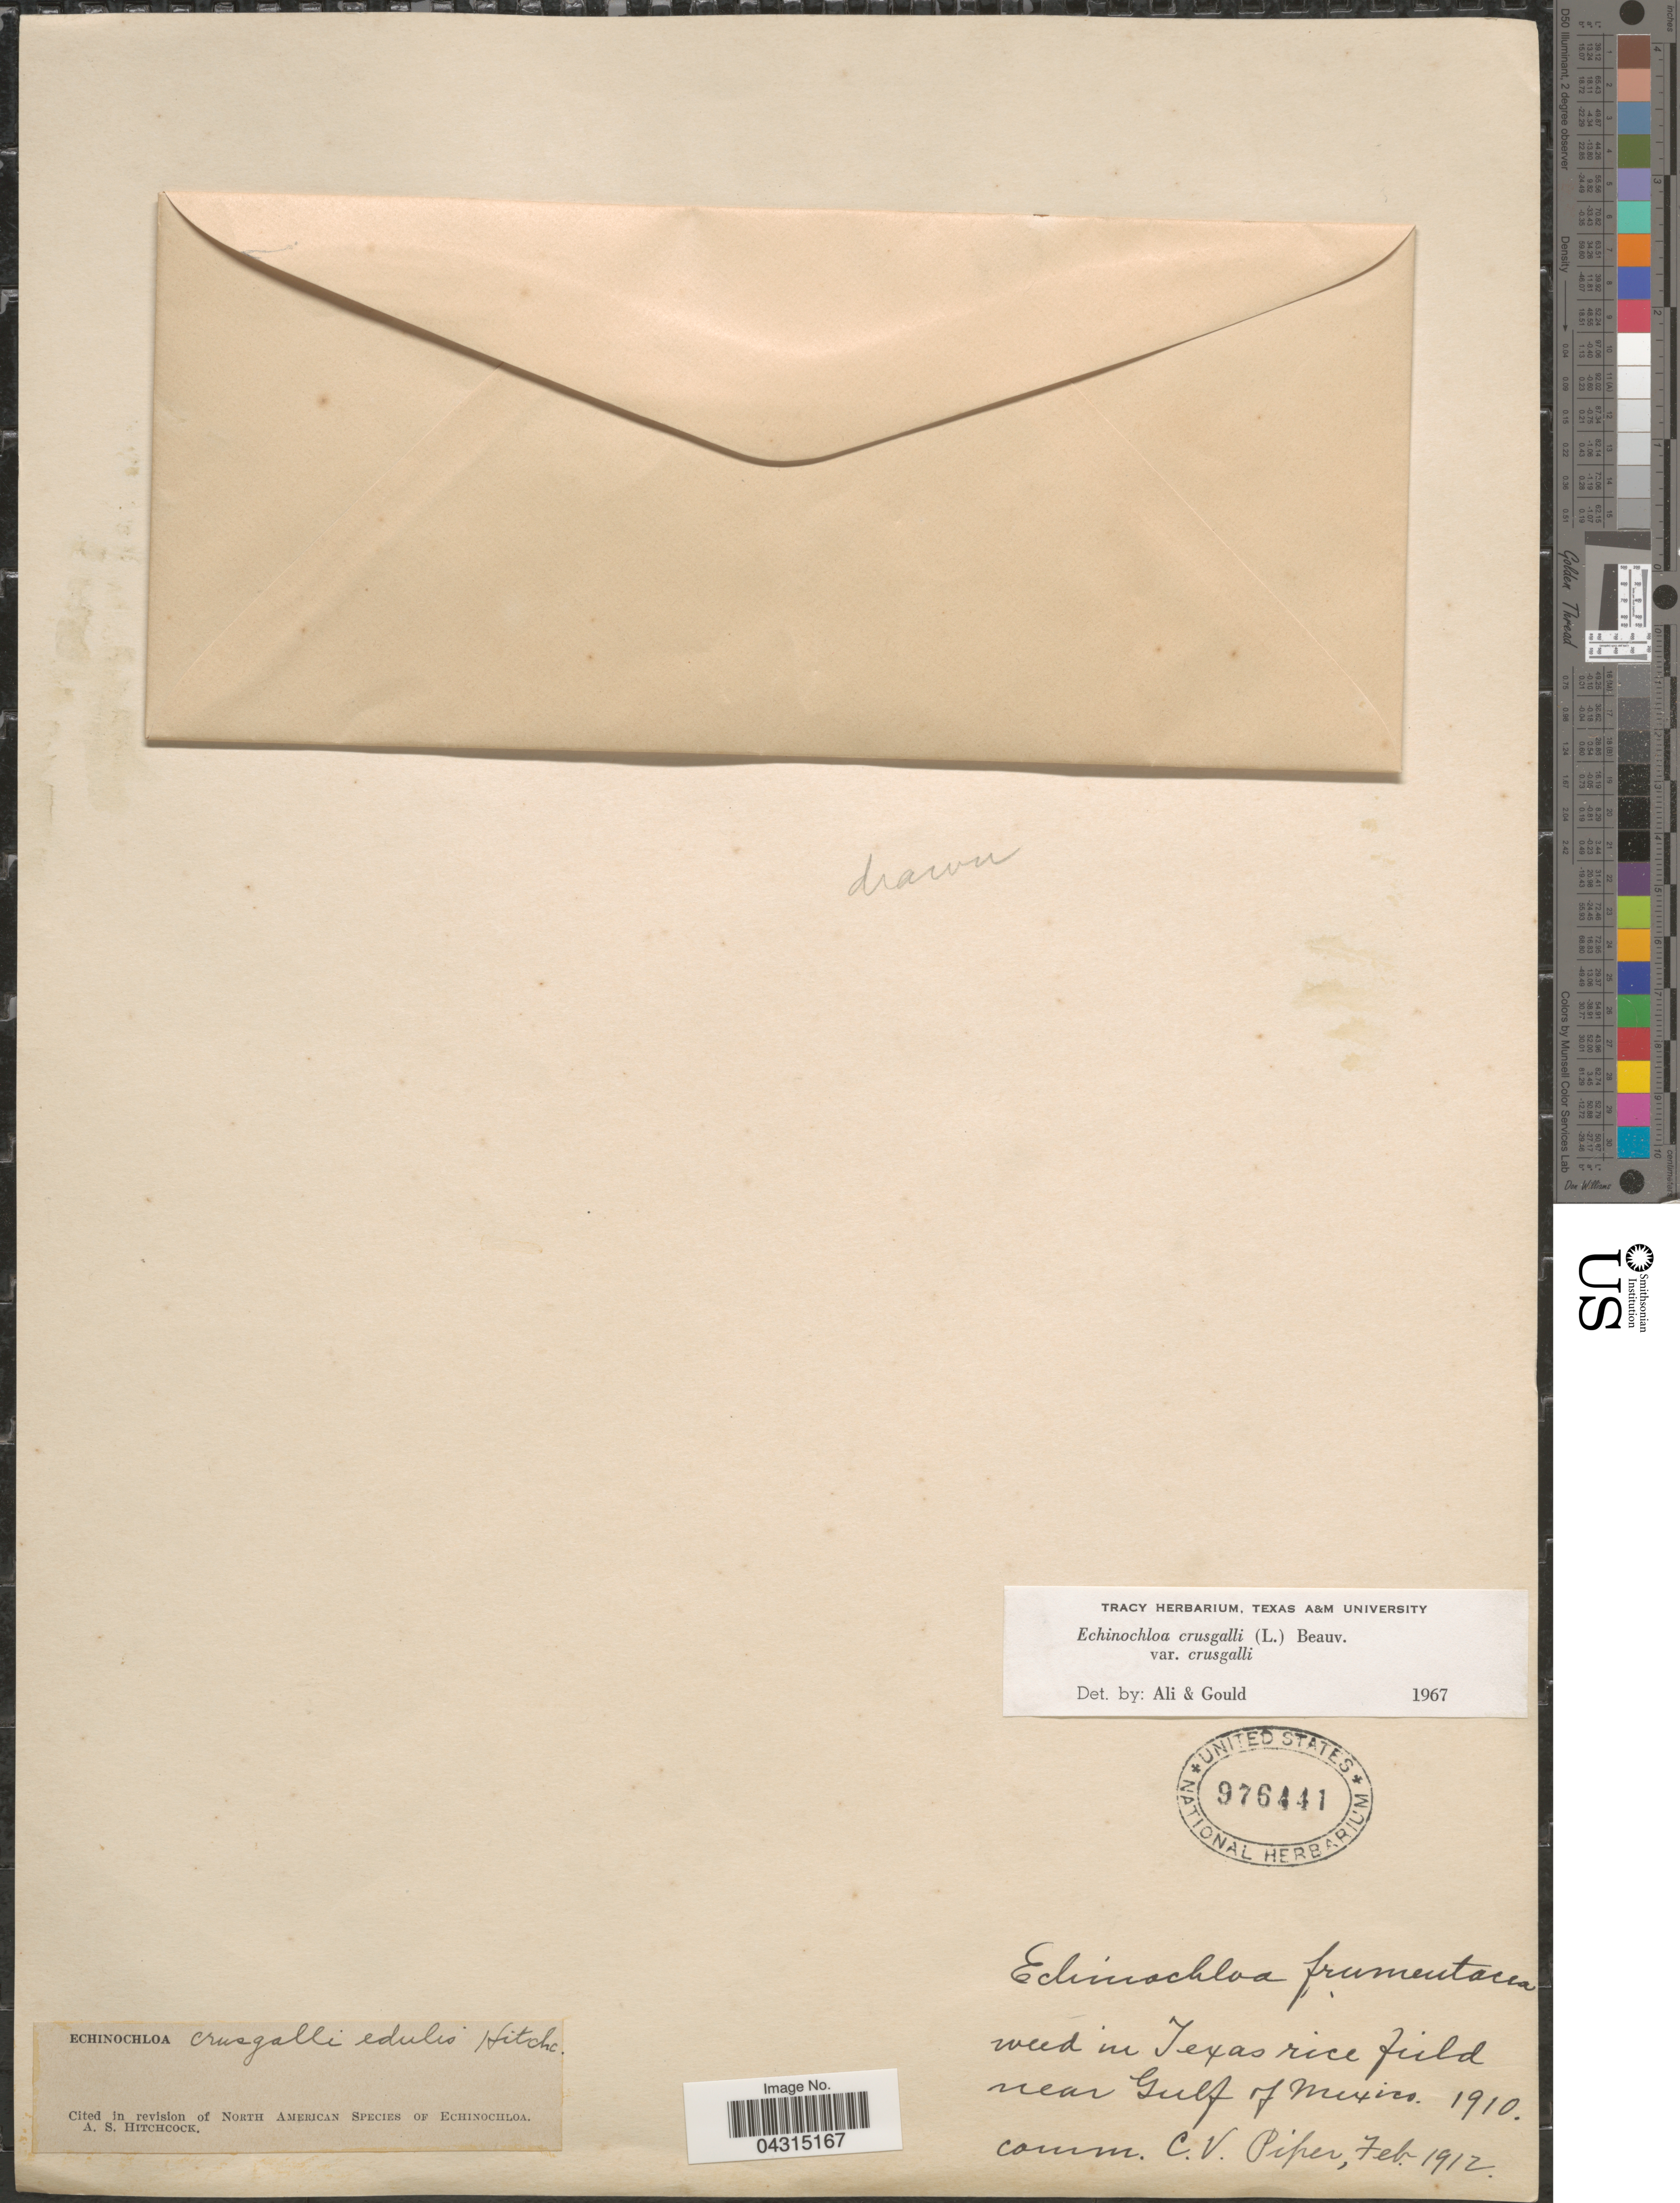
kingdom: Plantae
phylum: Tracheophyta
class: Liliopsida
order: Poales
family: Poaceae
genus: Echinochloa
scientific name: Echinochloa crus-galli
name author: (L.) P. Beauv.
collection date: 1910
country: United States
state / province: Texas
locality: Weed in Texas rice field near Gulf of Mexico.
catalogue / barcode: US 976441